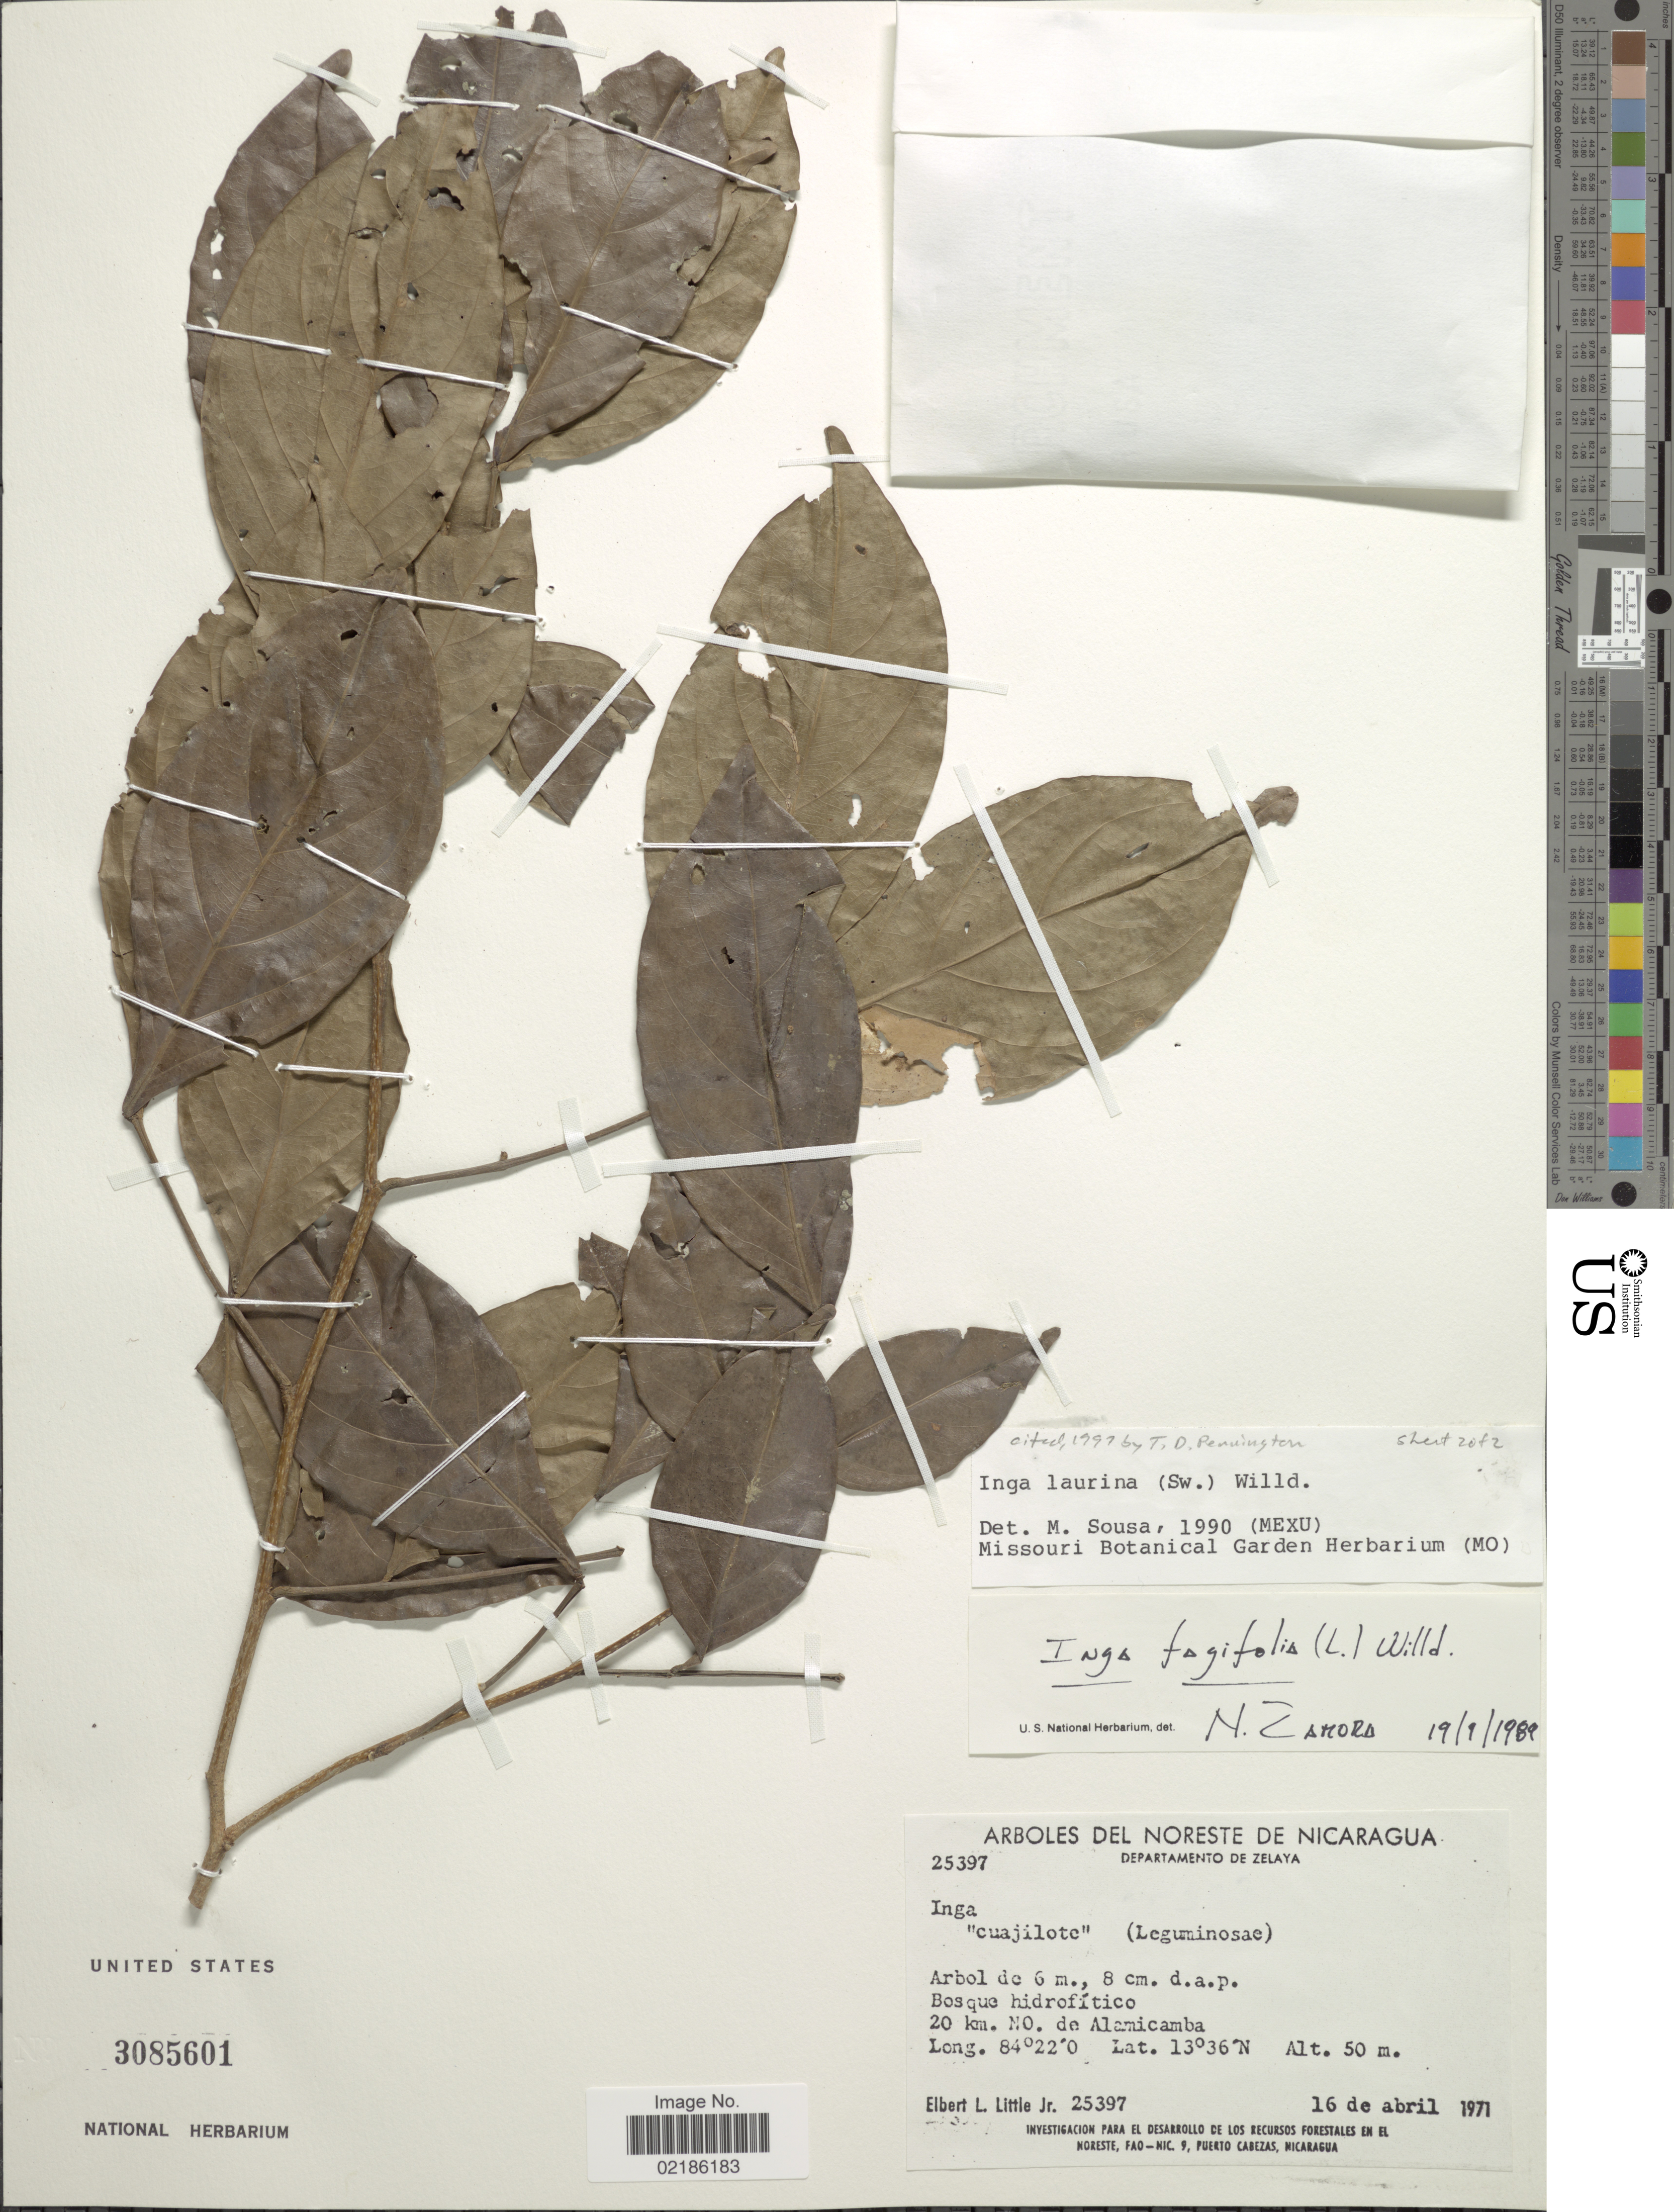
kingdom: Plantae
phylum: Tracheophyta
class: Magnoliopsida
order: Fabales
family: Fabaceae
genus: Inga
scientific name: Inga laurina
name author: (Sw.) Willd.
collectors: E. L. Little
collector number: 25397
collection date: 1971-04-16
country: Nicaragua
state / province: Atlantico Norte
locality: Noreste de Nicaragua. Deparatamento Zelaya. Bosque hidrofitico. 20 km. NO. de Alamicamba.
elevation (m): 50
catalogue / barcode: US 3085601